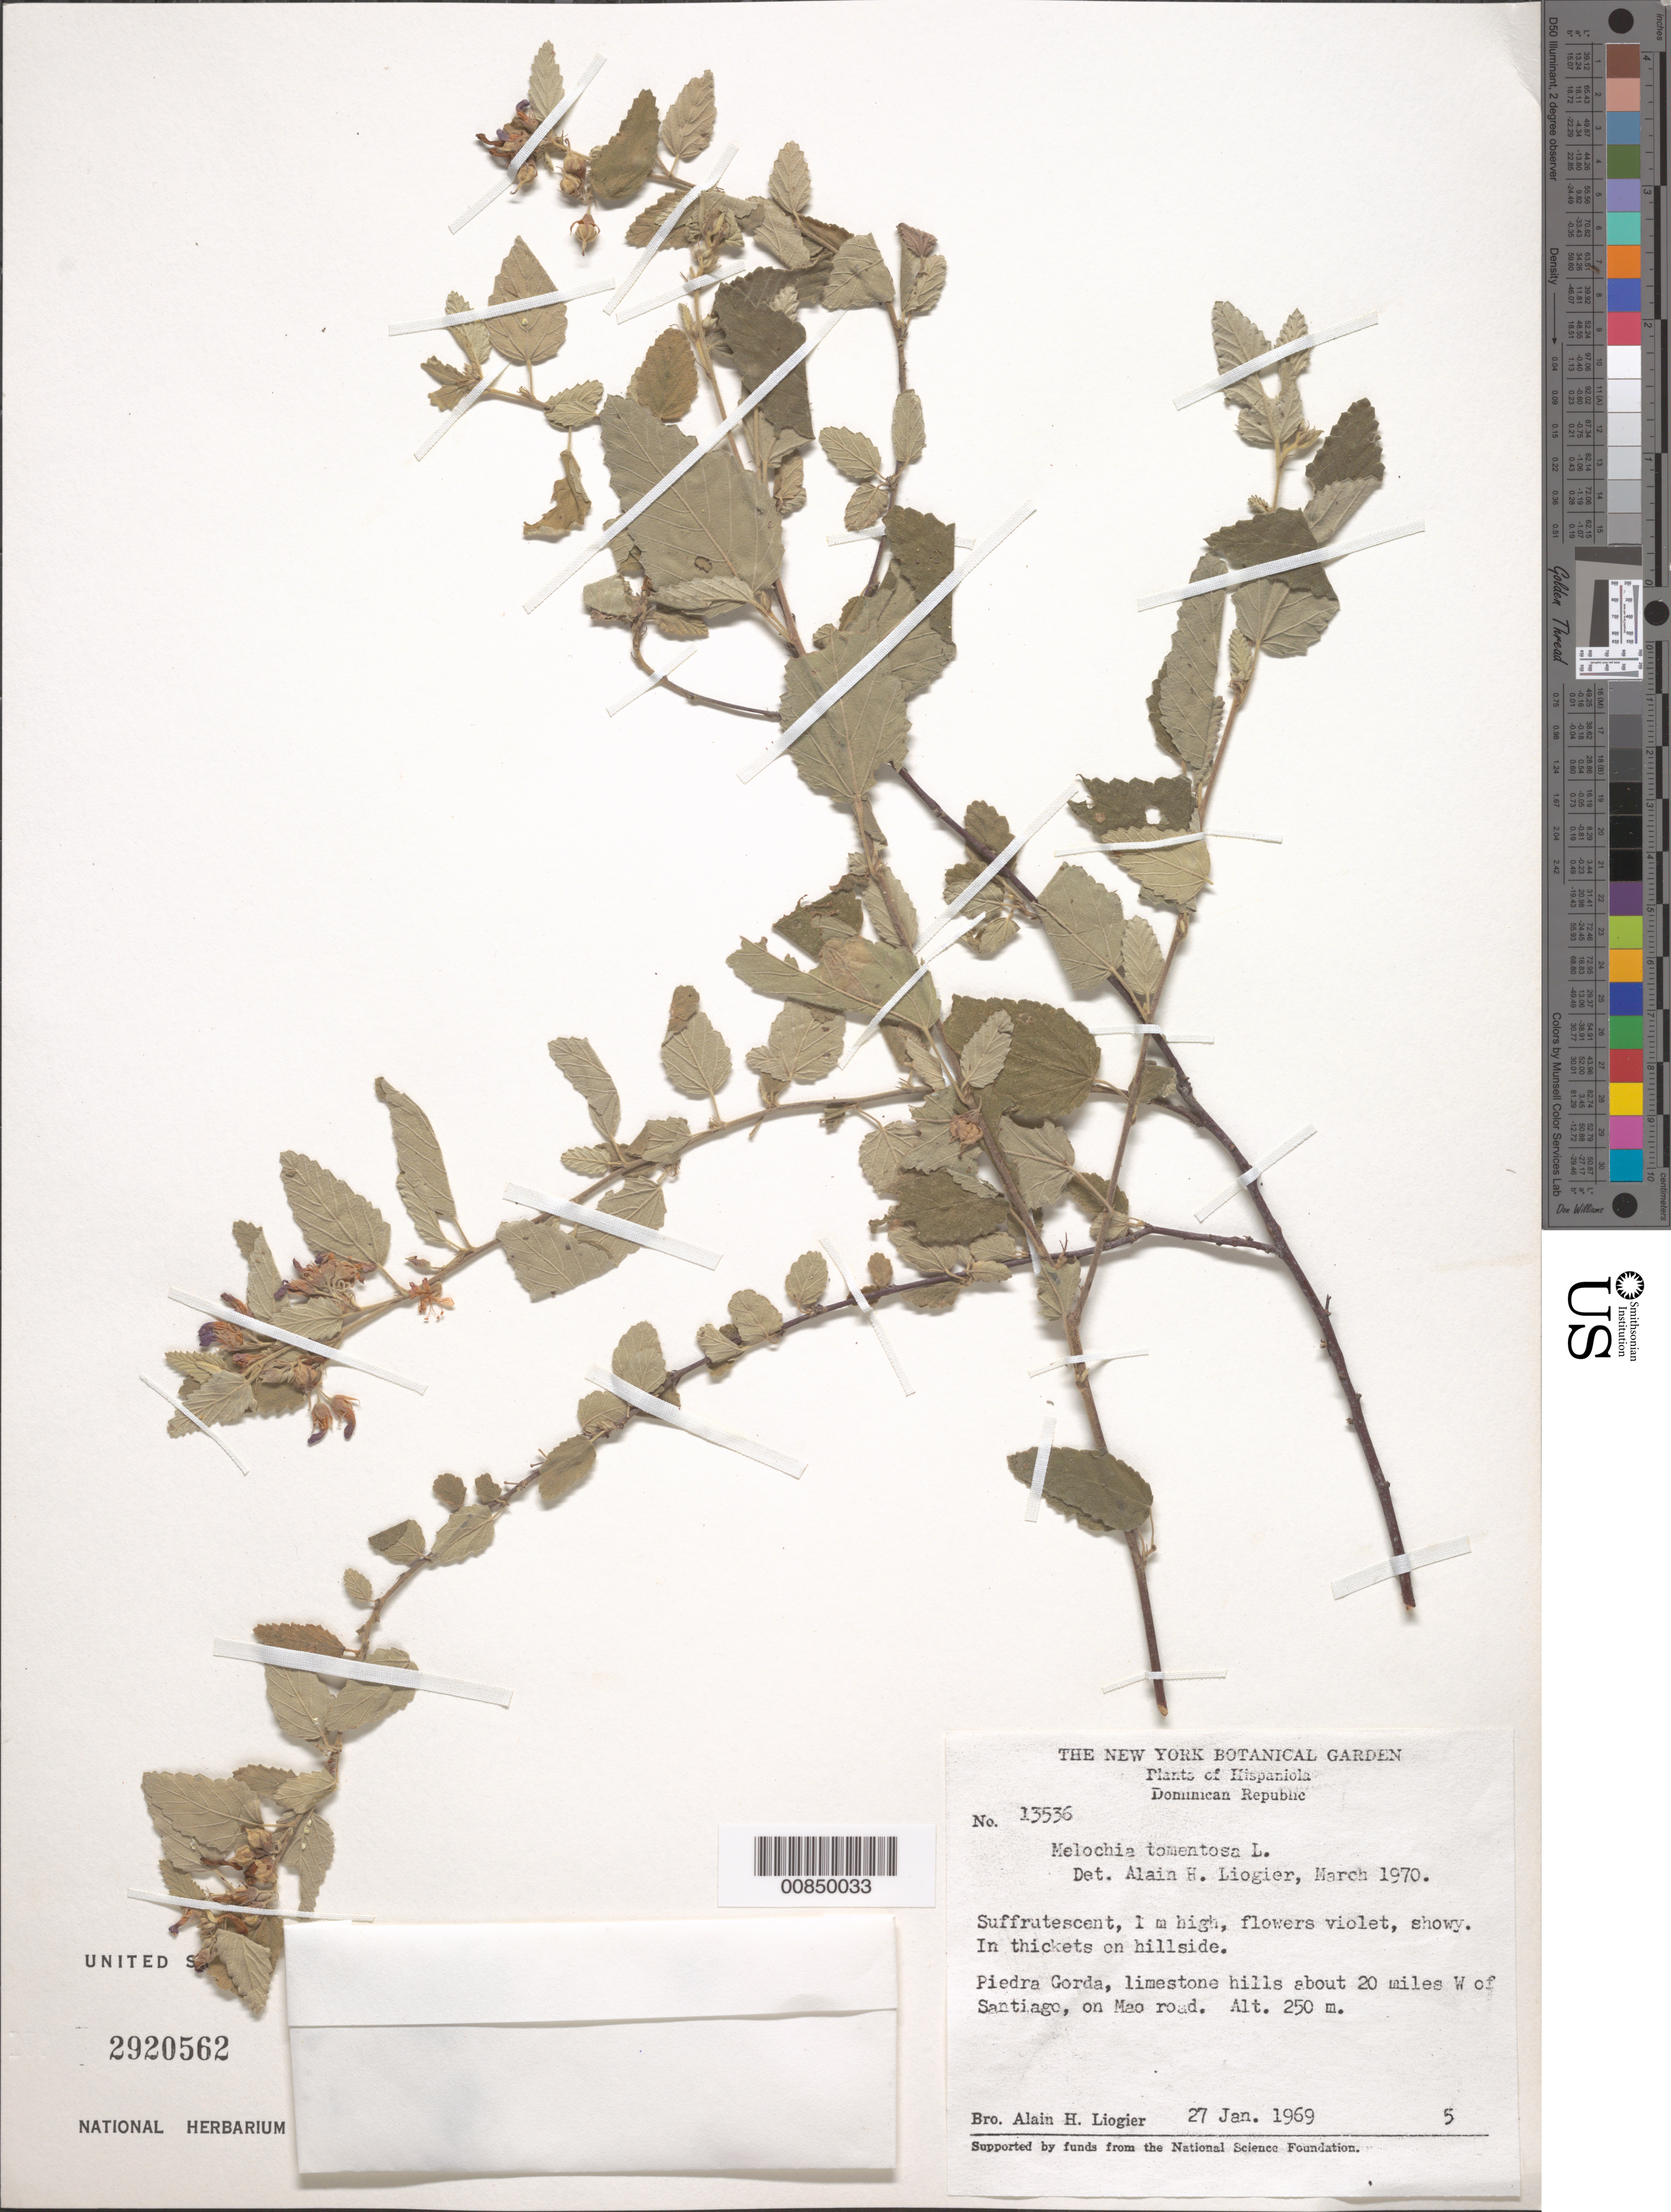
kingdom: Plantae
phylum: Tracheophyta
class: Magnoliopsida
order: Malvales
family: Malvaceae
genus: Melochia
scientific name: Melochia tomentosa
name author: L.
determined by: Liogier, Alain H.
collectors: A. H. Liogier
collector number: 13536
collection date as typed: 27 Jan 1969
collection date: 1969-01-27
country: Dominican Republic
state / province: Santiago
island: Hispaniola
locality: Piedra Gorda, about 20 miles W of Santiago, on Mao road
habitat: In thickets on hillside of limestone hills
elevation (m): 250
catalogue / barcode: US 2920562